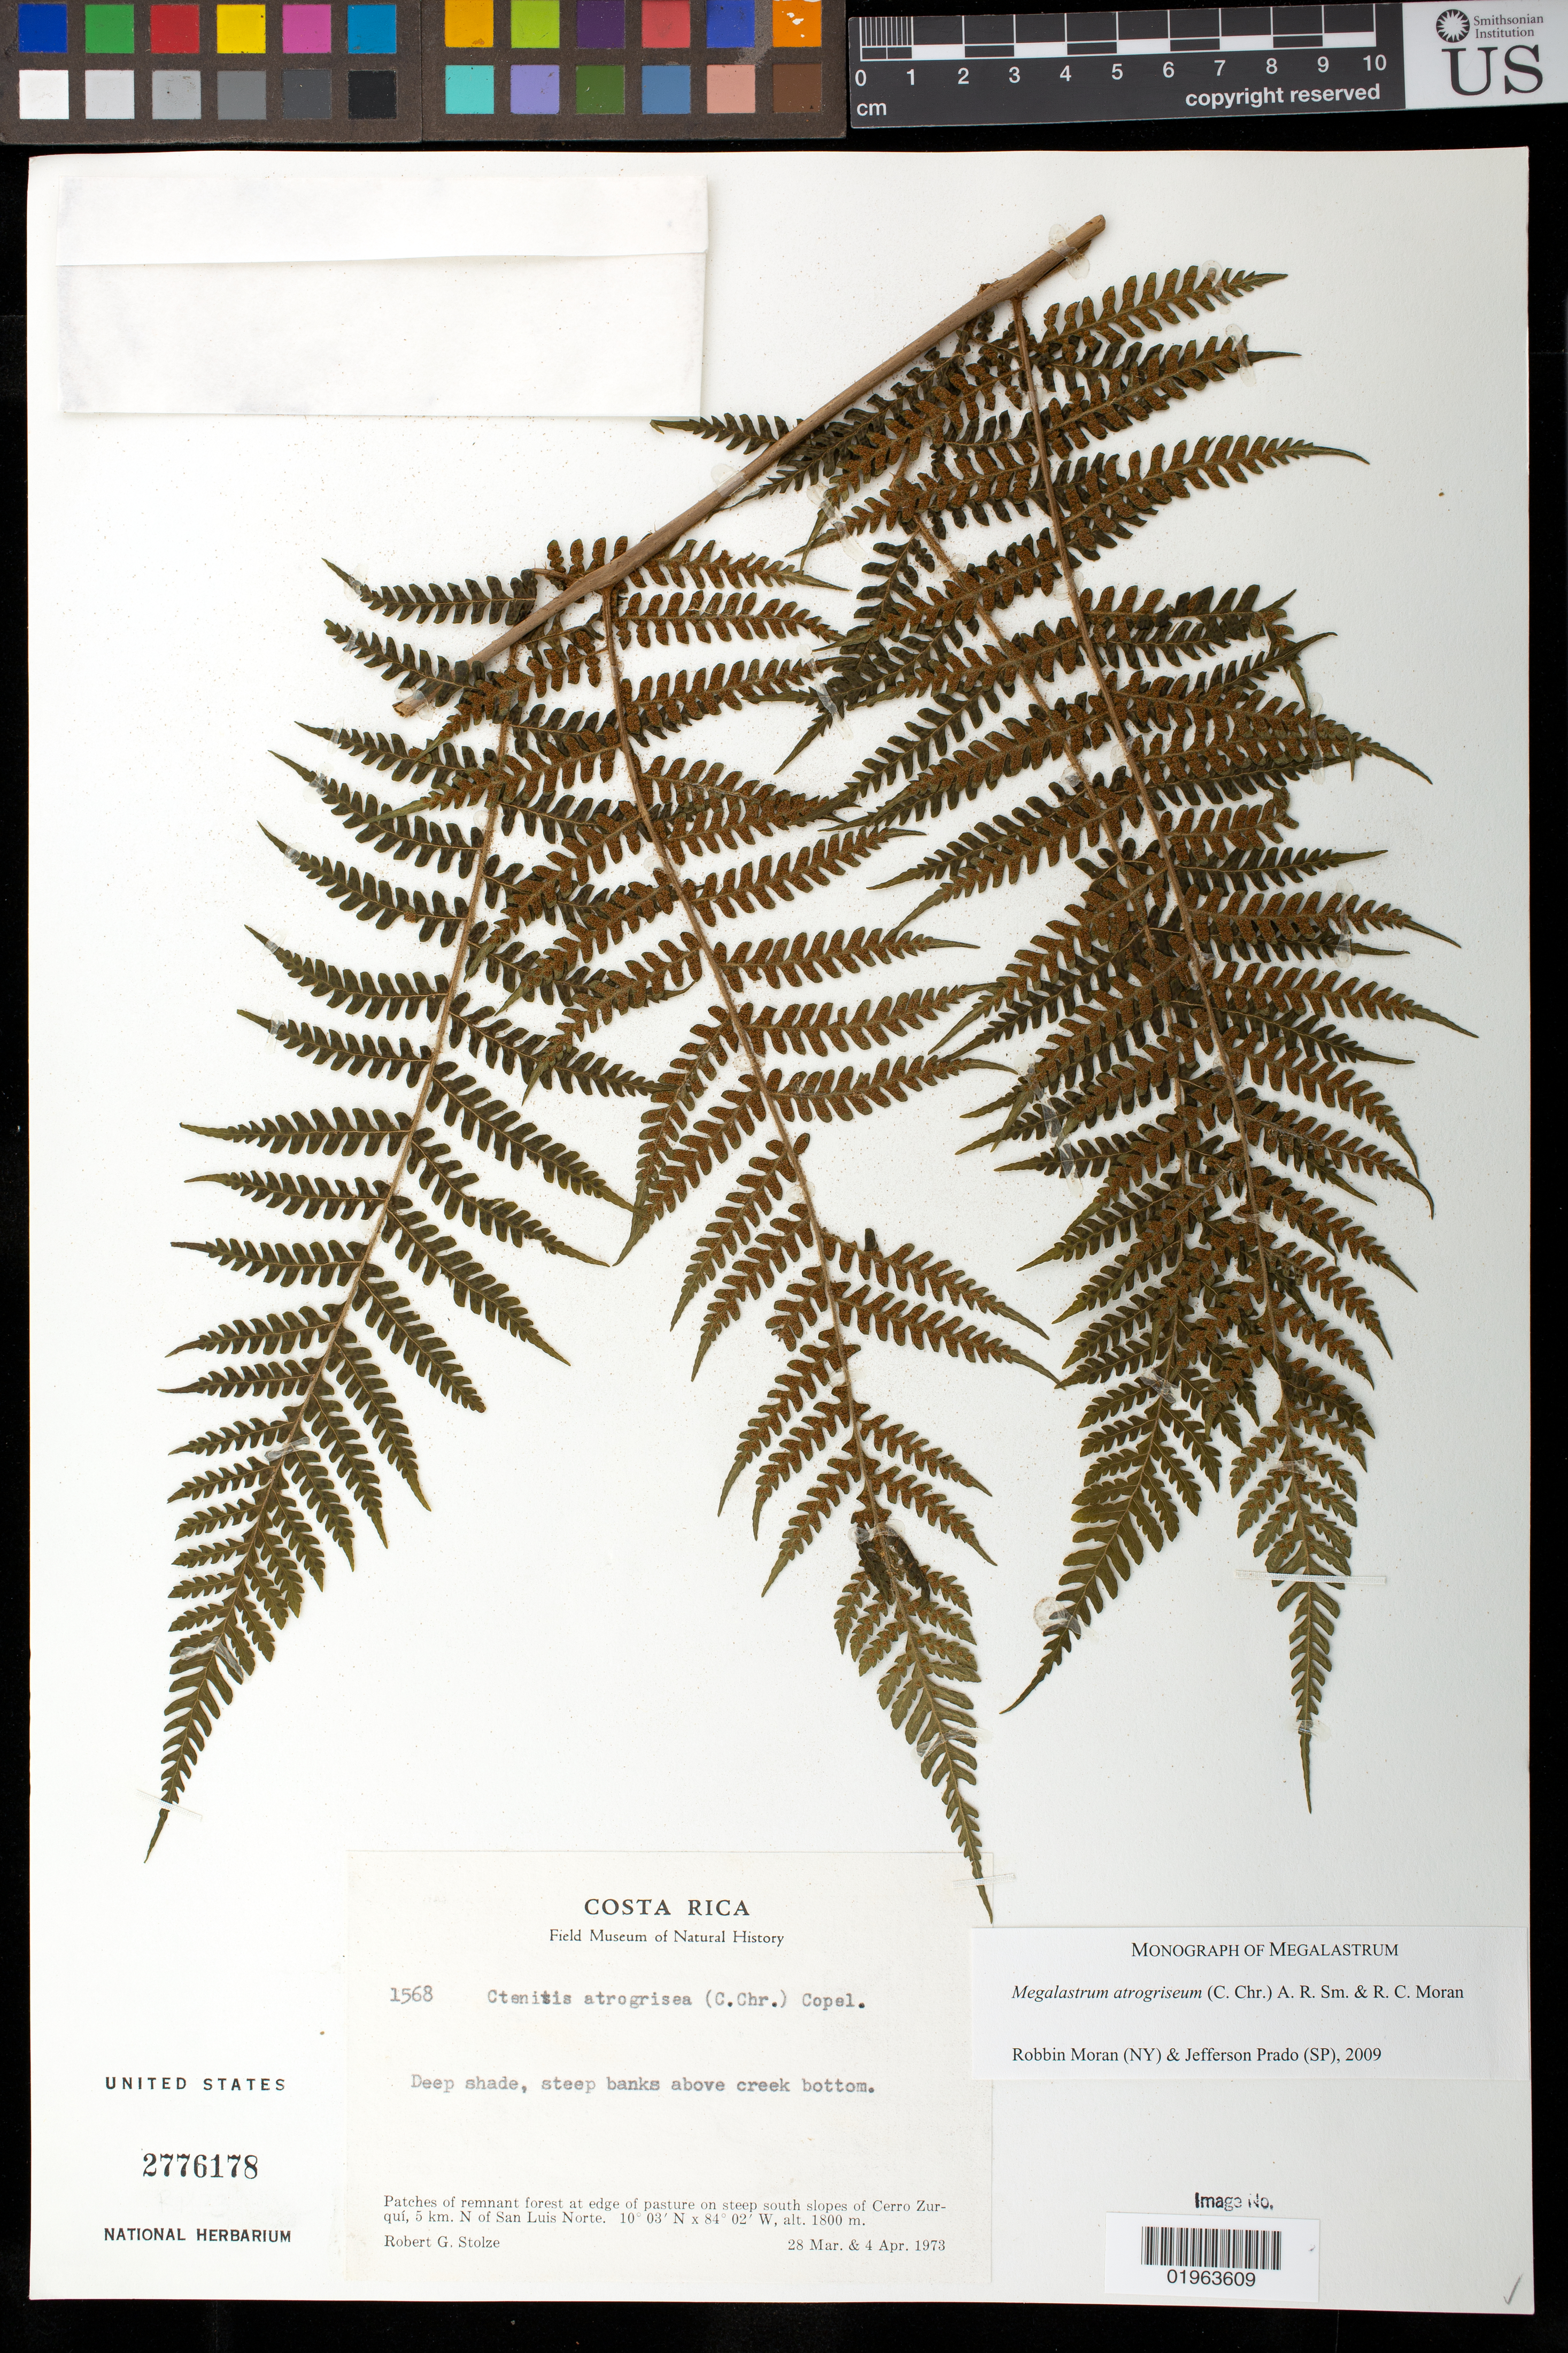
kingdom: Plantae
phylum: Tracheophyta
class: Polypodiopsida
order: Polypodiales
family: Dryopteridaceae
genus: Megalastrum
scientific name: Megalastrum atrogriseum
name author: (C. Chr.) A.R. Sm. & R.C. Moran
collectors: R. G. Stolze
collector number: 1568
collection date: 1973-03-28/1973-04-04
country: Costa Rica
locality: Patches of remnant forest at edge of pasture on steep south slopes of Cerro Zurquí, 5 km. N of San Luis Norte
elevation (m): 1800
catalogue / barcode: US 2776178